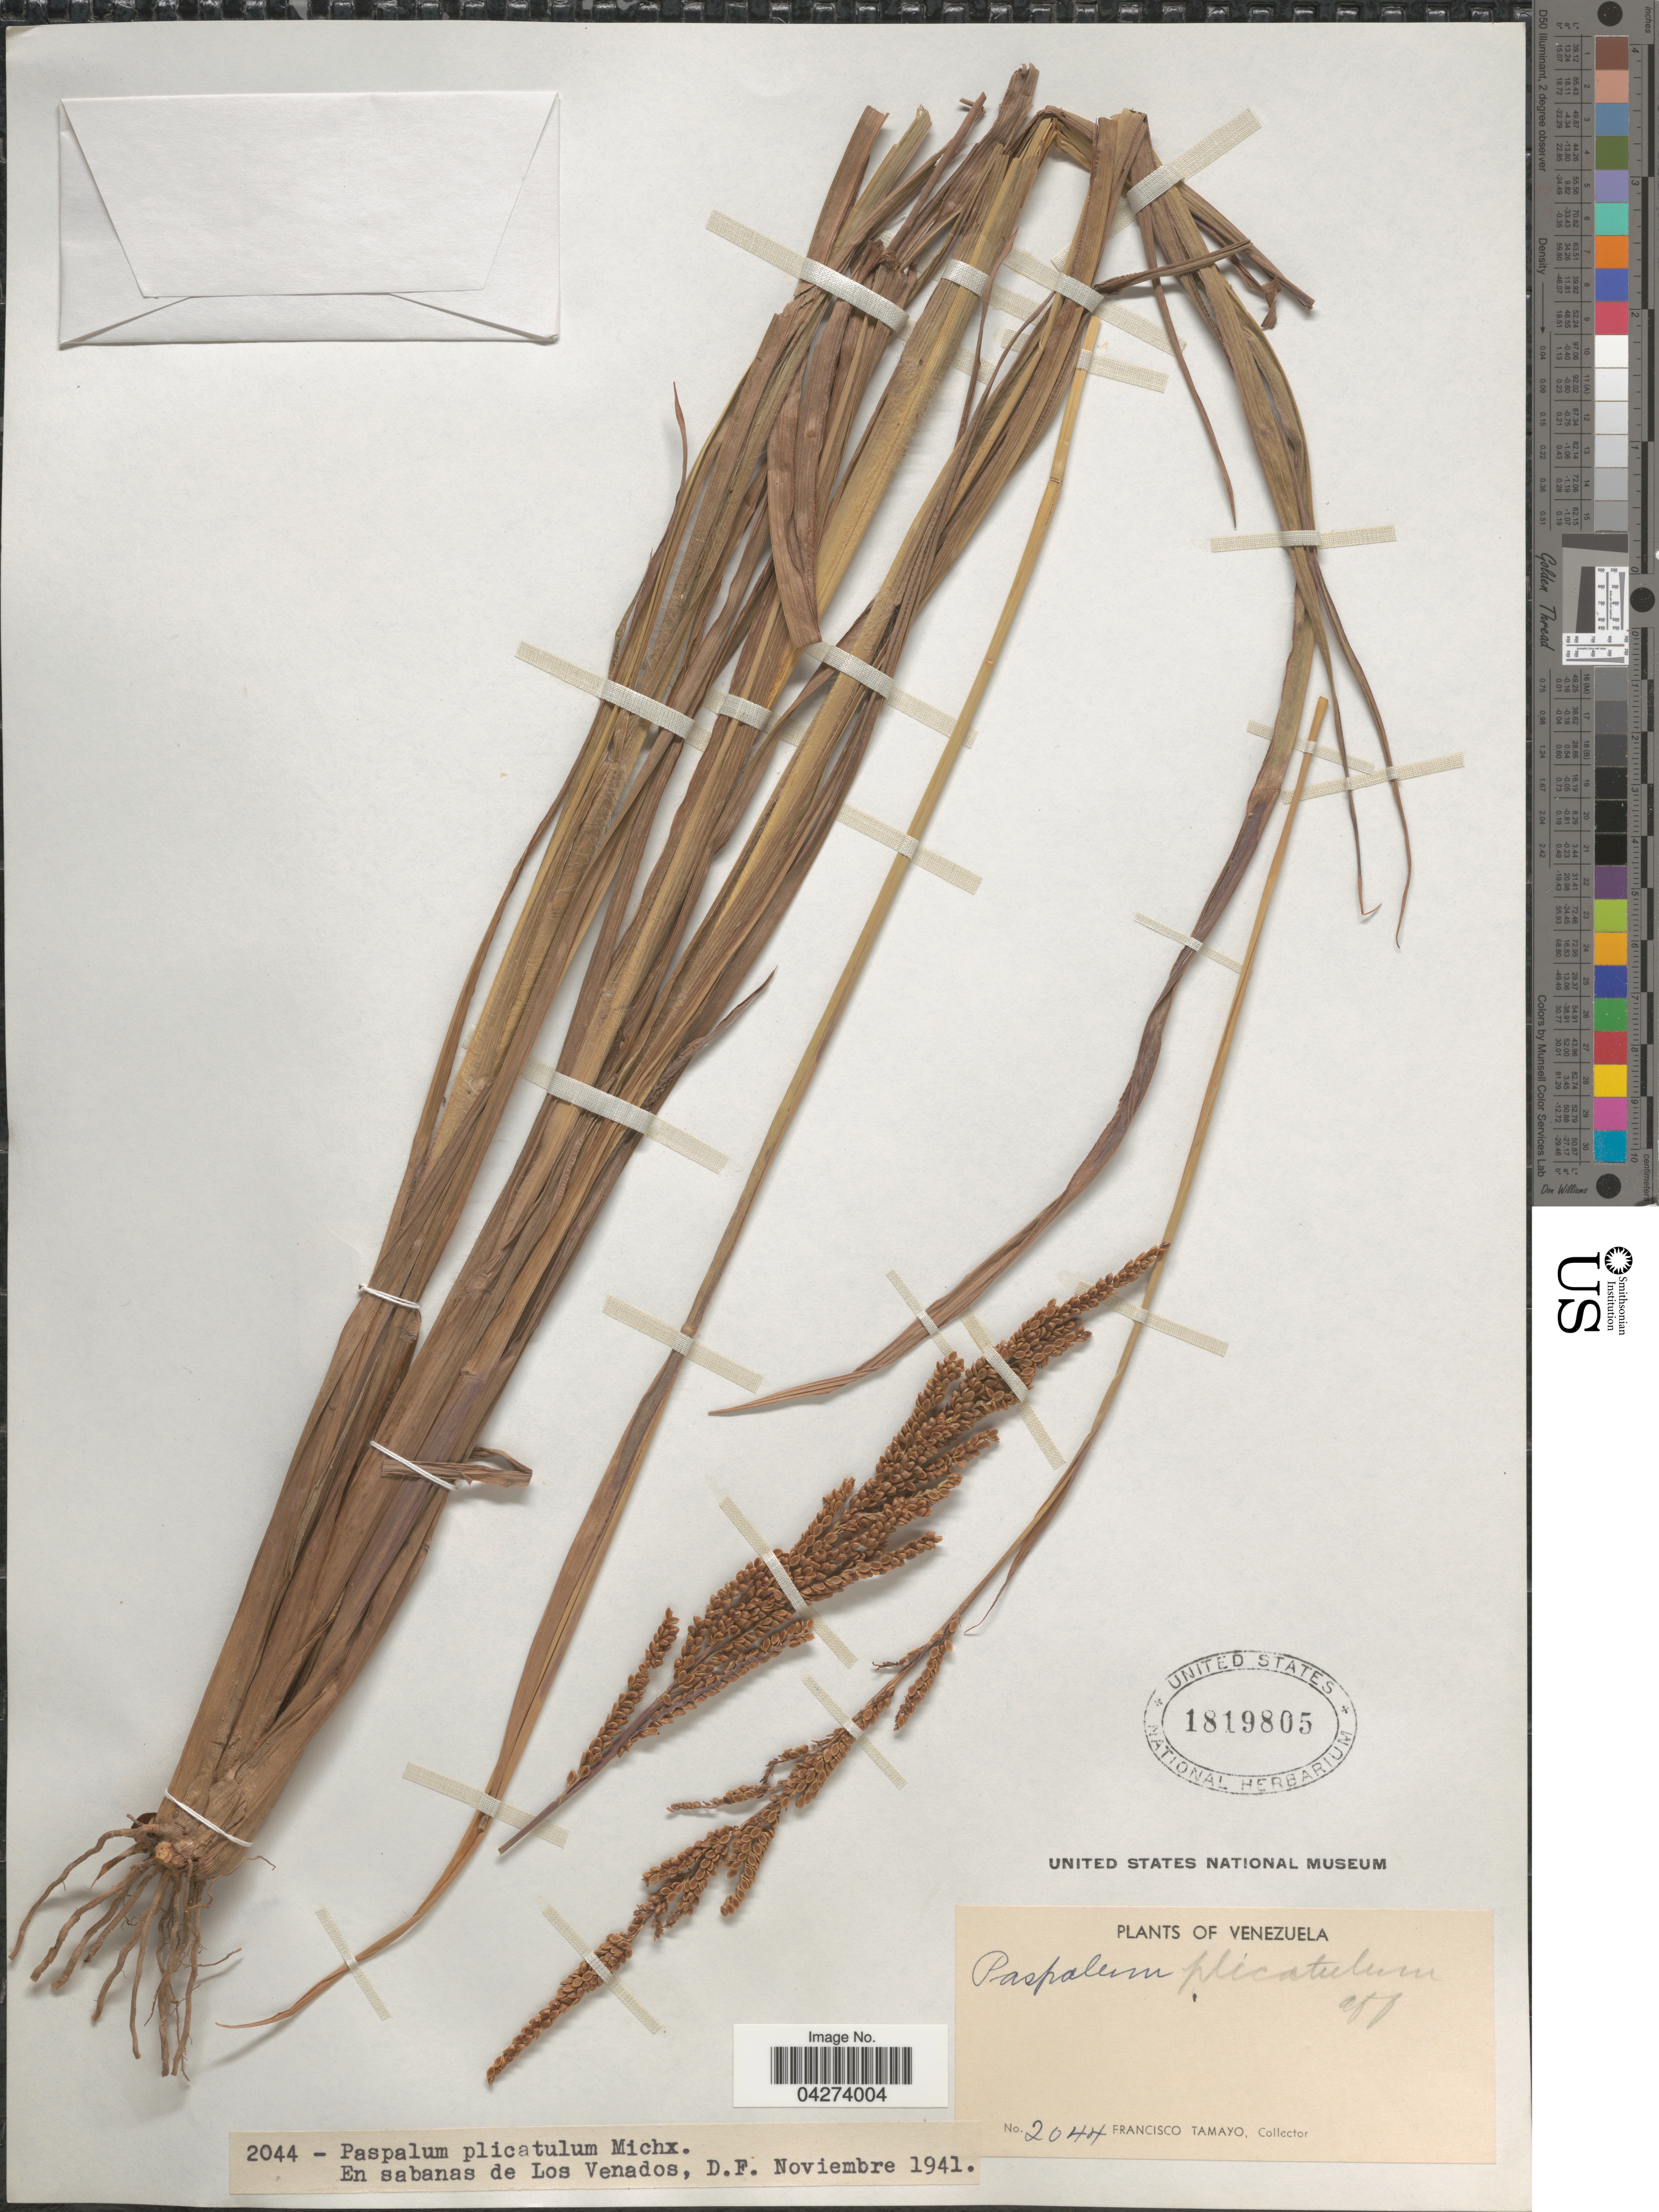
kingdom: Plantae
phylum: Tracheophyta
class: Liliopsida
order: Poales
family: Poaceae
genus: Paspalum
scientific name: Paspalum plicatulum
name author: Michx.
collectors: F. Tamayo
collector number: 2044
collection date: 1941-11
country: Venezuela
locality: En sabanas de Los Venedos, D. F.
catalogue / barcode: US 1819805